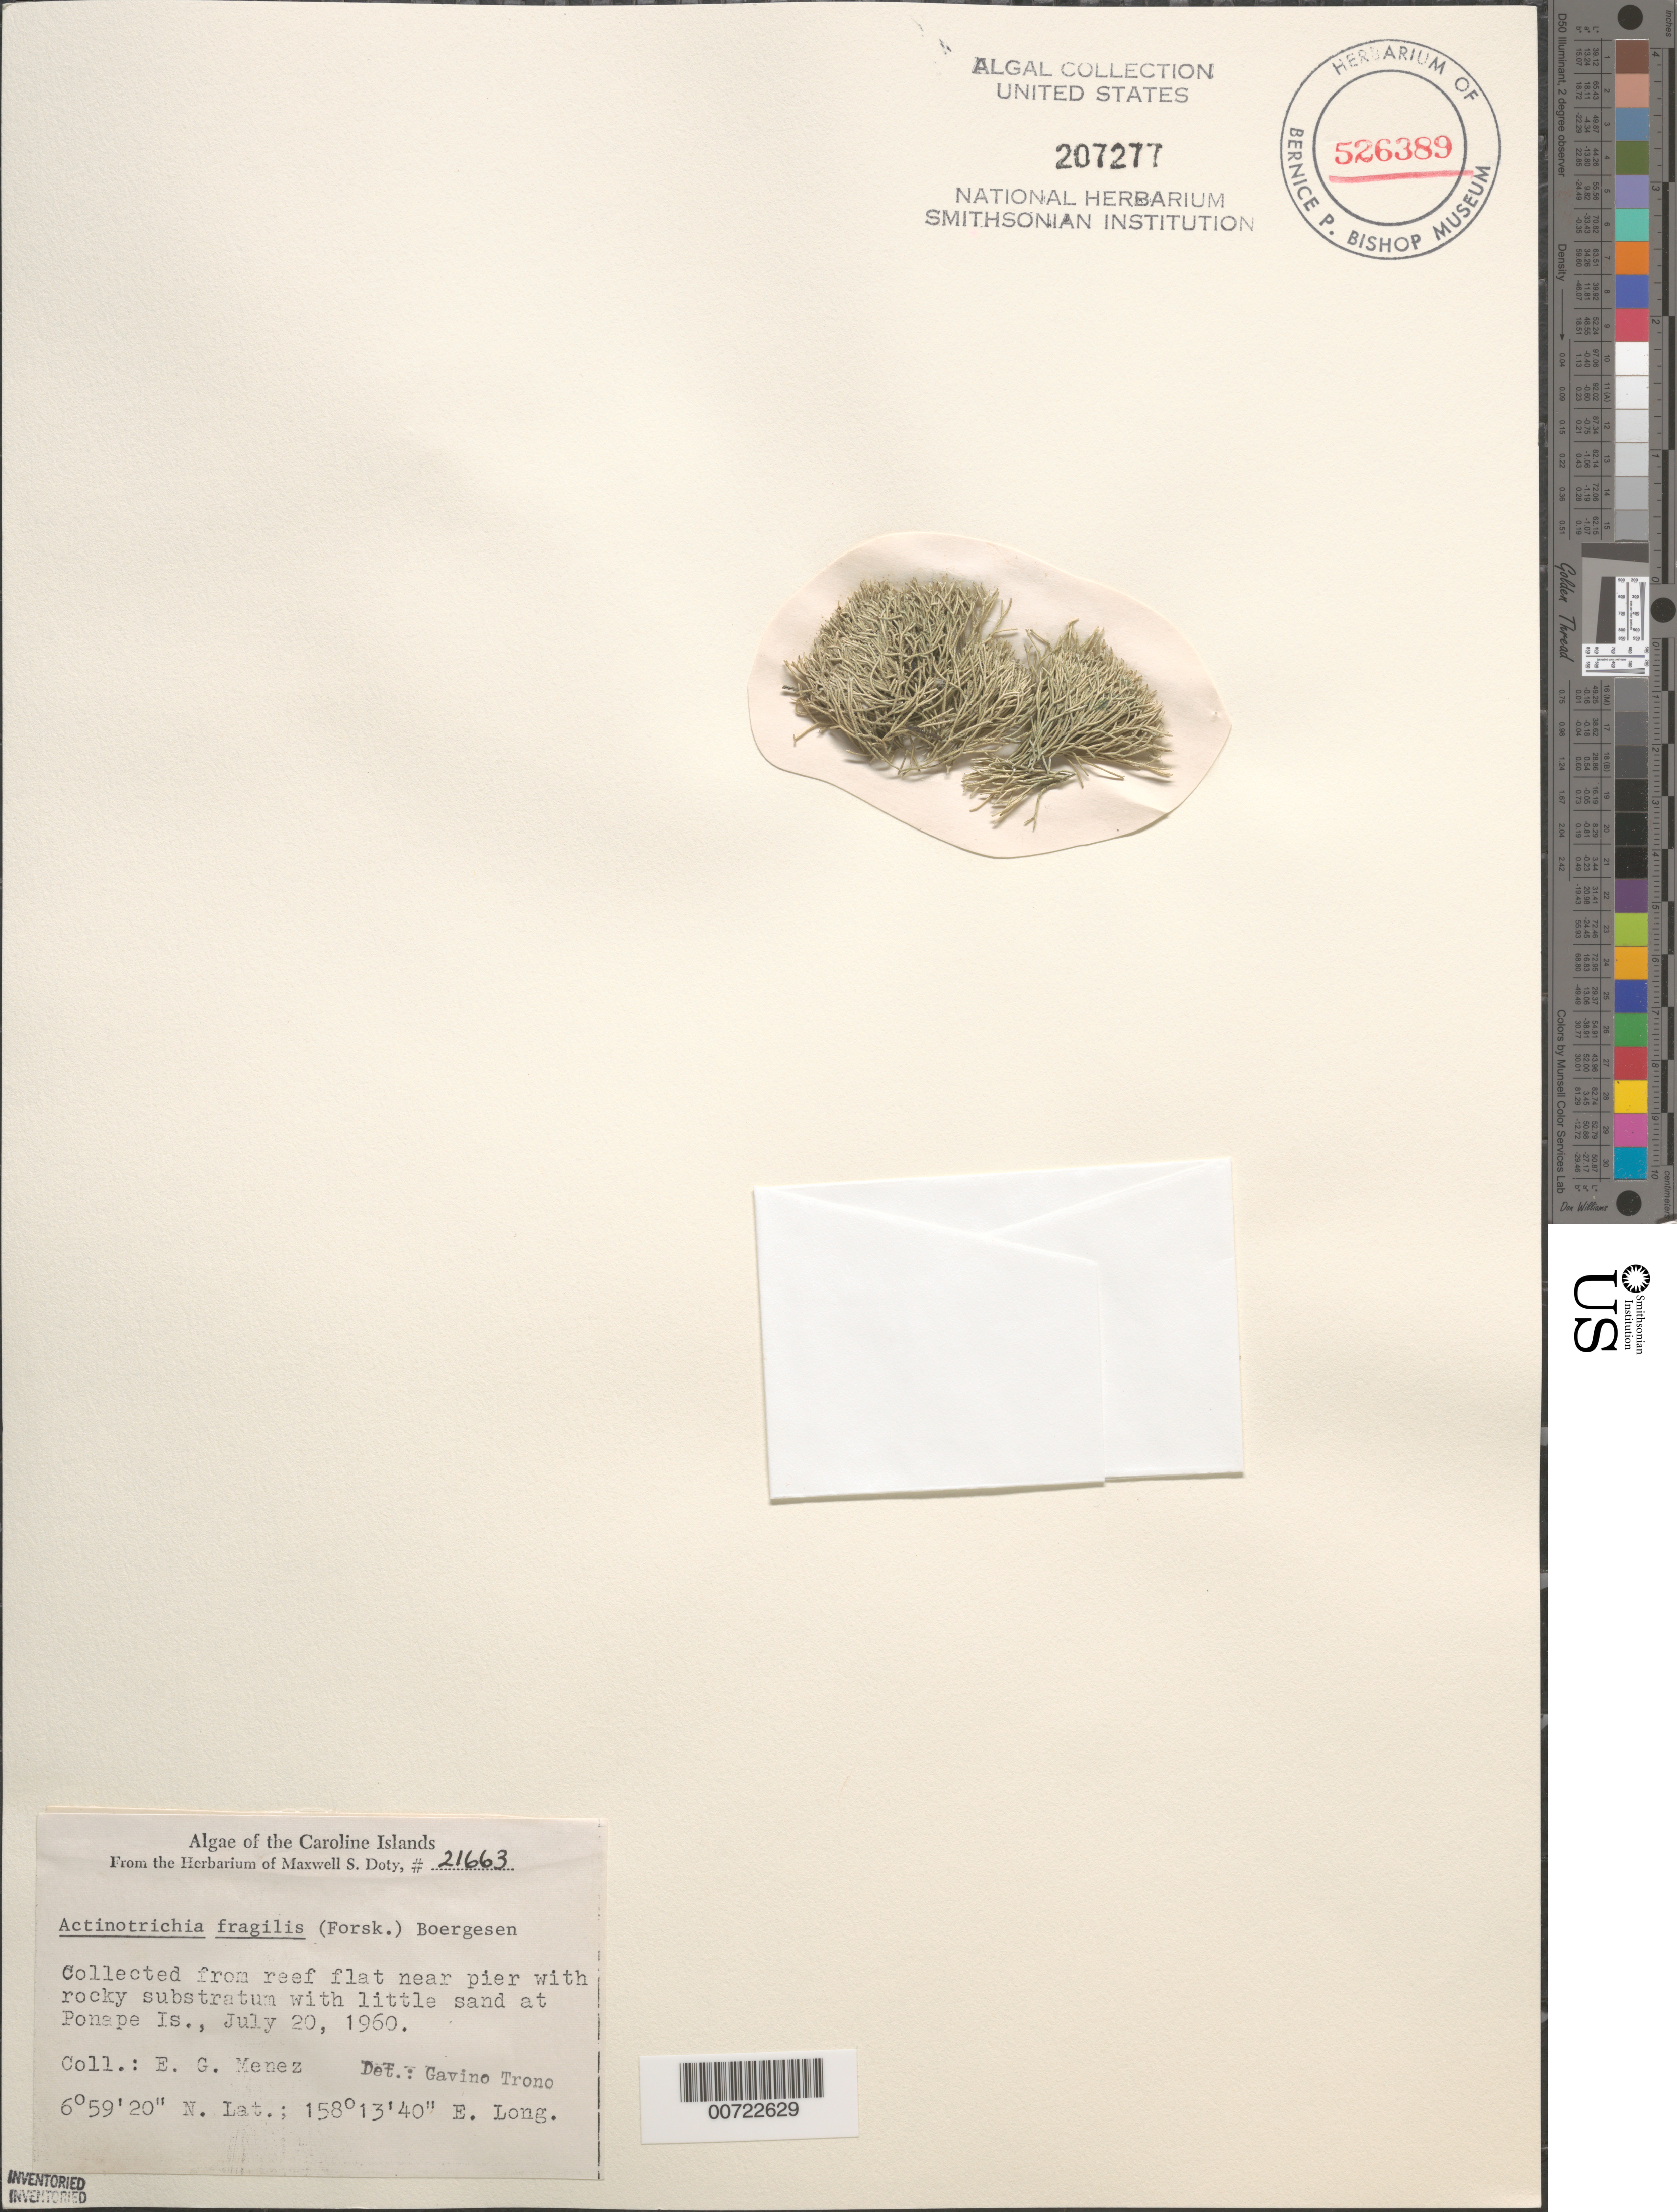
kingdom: Plantae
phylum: Rhodophyta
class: Florideophyceae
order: Nemaliales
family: Galaxauraceae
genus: Actinotrichia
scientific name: Actinotrichia fragilis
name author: (Forssk.) Børgesen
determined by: Trono, Gavino C., Jr.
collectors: Meñez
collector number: MSD 21663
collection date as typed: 20 Jul 1960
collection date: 1960-07-20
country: Micronesia, Federated States of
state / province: Pohnpei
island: Pohnpei [Ponape]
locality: Reef flat near pier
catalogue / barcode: US 207277